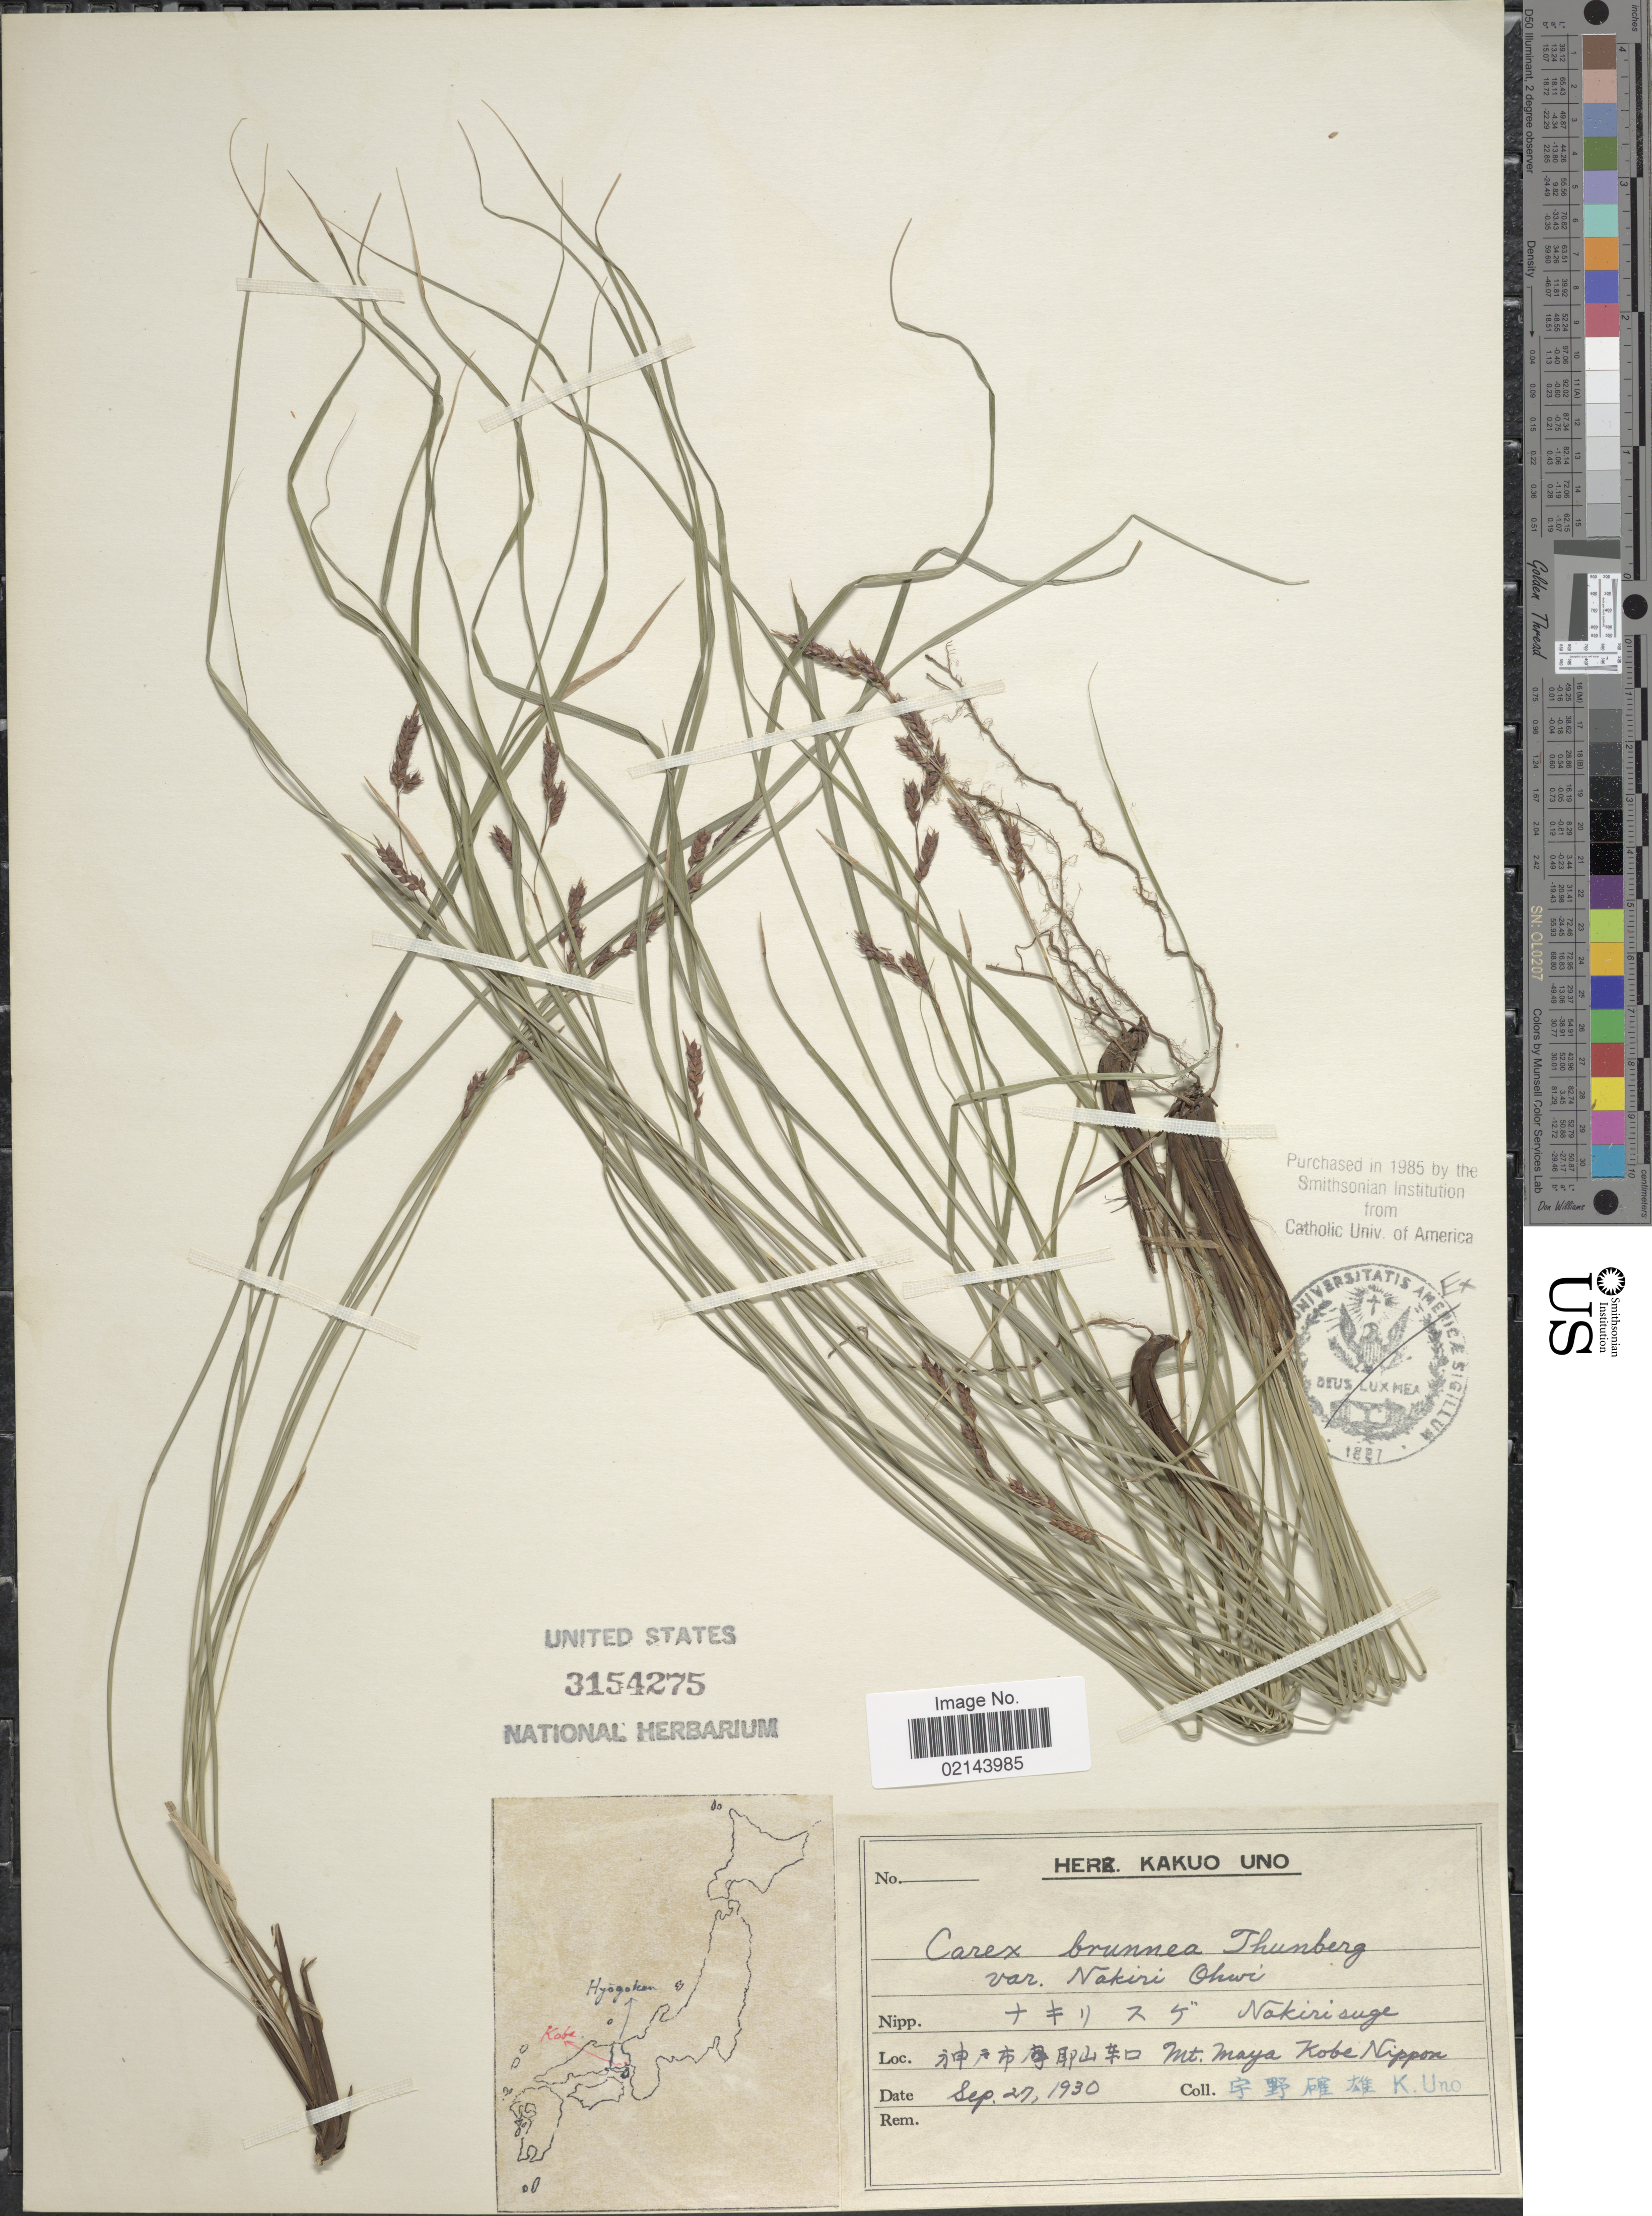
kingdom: Plantae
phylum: Tracheophyta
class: Liliopsida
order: Poales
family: Cyperaceae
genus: Carex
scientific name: Carex brunnea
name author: Thunb.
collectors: K. Uno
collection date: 1930-09-27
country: Japan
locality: Mt. Maya, Kobe, Nippon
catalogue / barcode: US 3154275